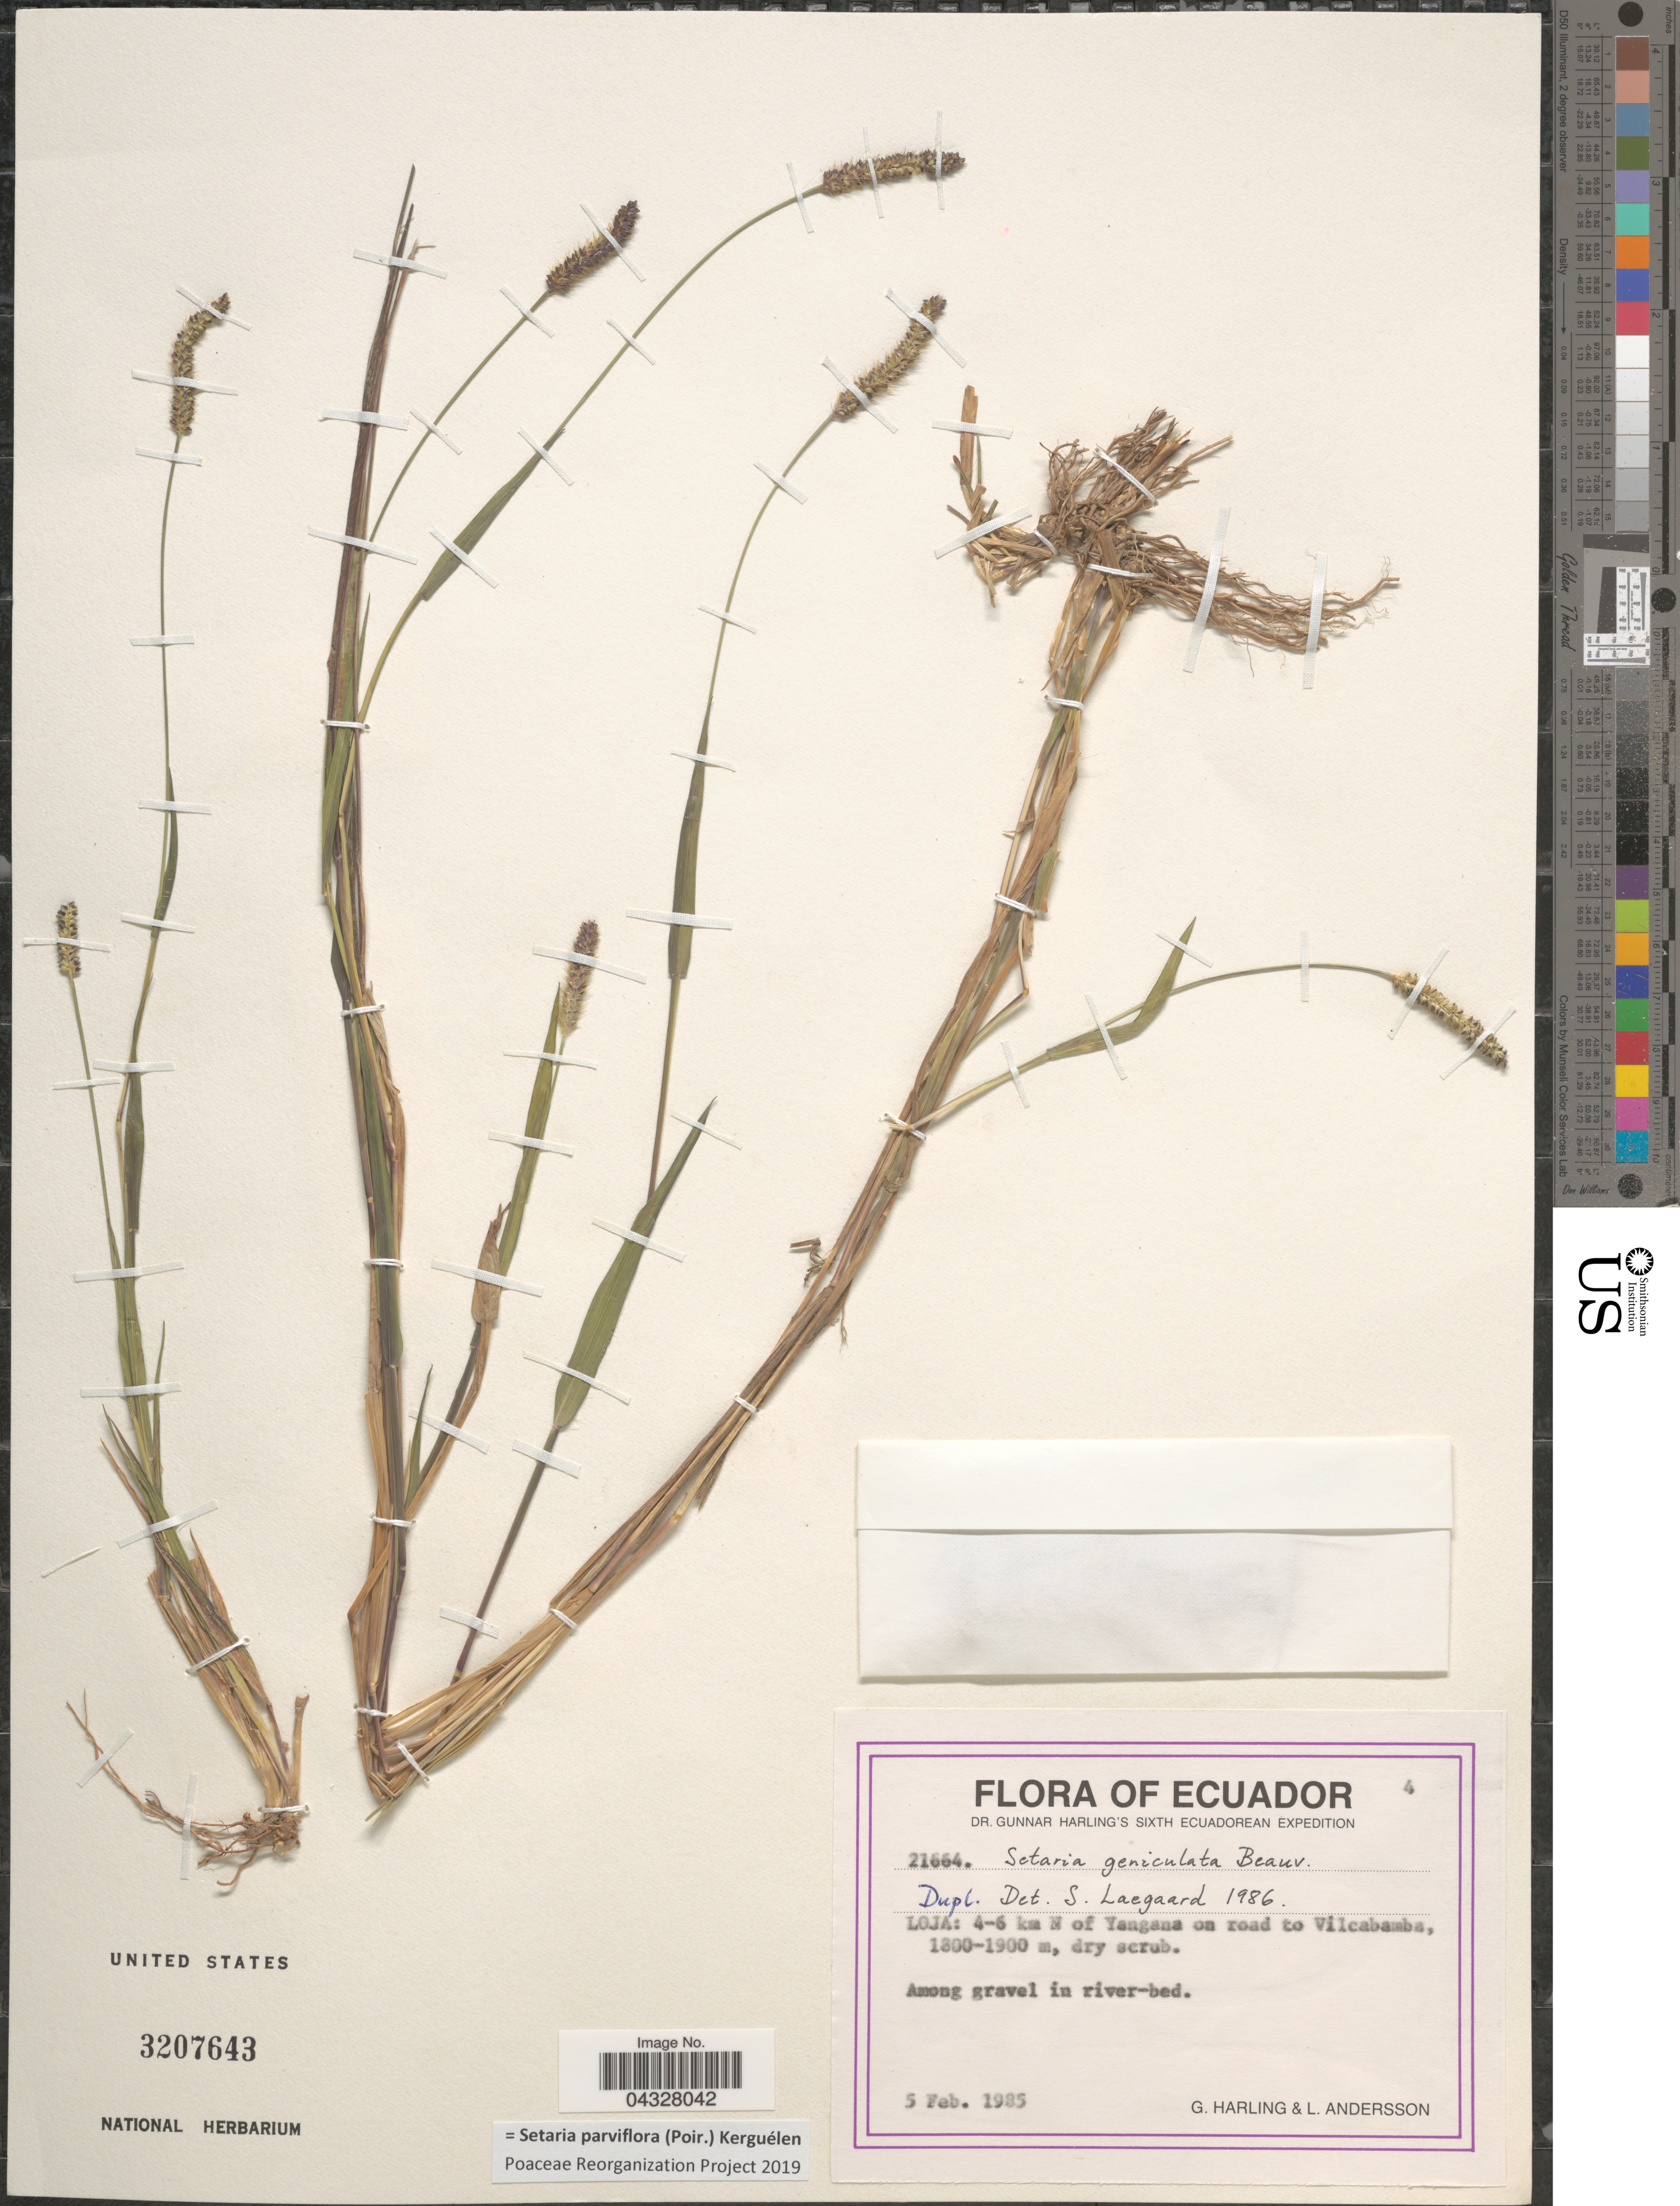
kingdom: Plantae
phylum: Tracheophyta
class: Liliopsida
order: Poales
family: Poaceae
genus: Setaria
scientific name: Setaria parviflora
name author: (Poir.) Kerguélen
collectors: G. Harling & L. Andersson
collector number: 21664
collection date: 1985-02-05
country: Ecuador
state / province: Loja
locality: Dr. Gunnar Harling's Sixth Ecuadorean Expedition. 4-6 km N of Yangana on road to Vilcabamba.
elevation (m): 1800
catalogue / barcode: US 3207643